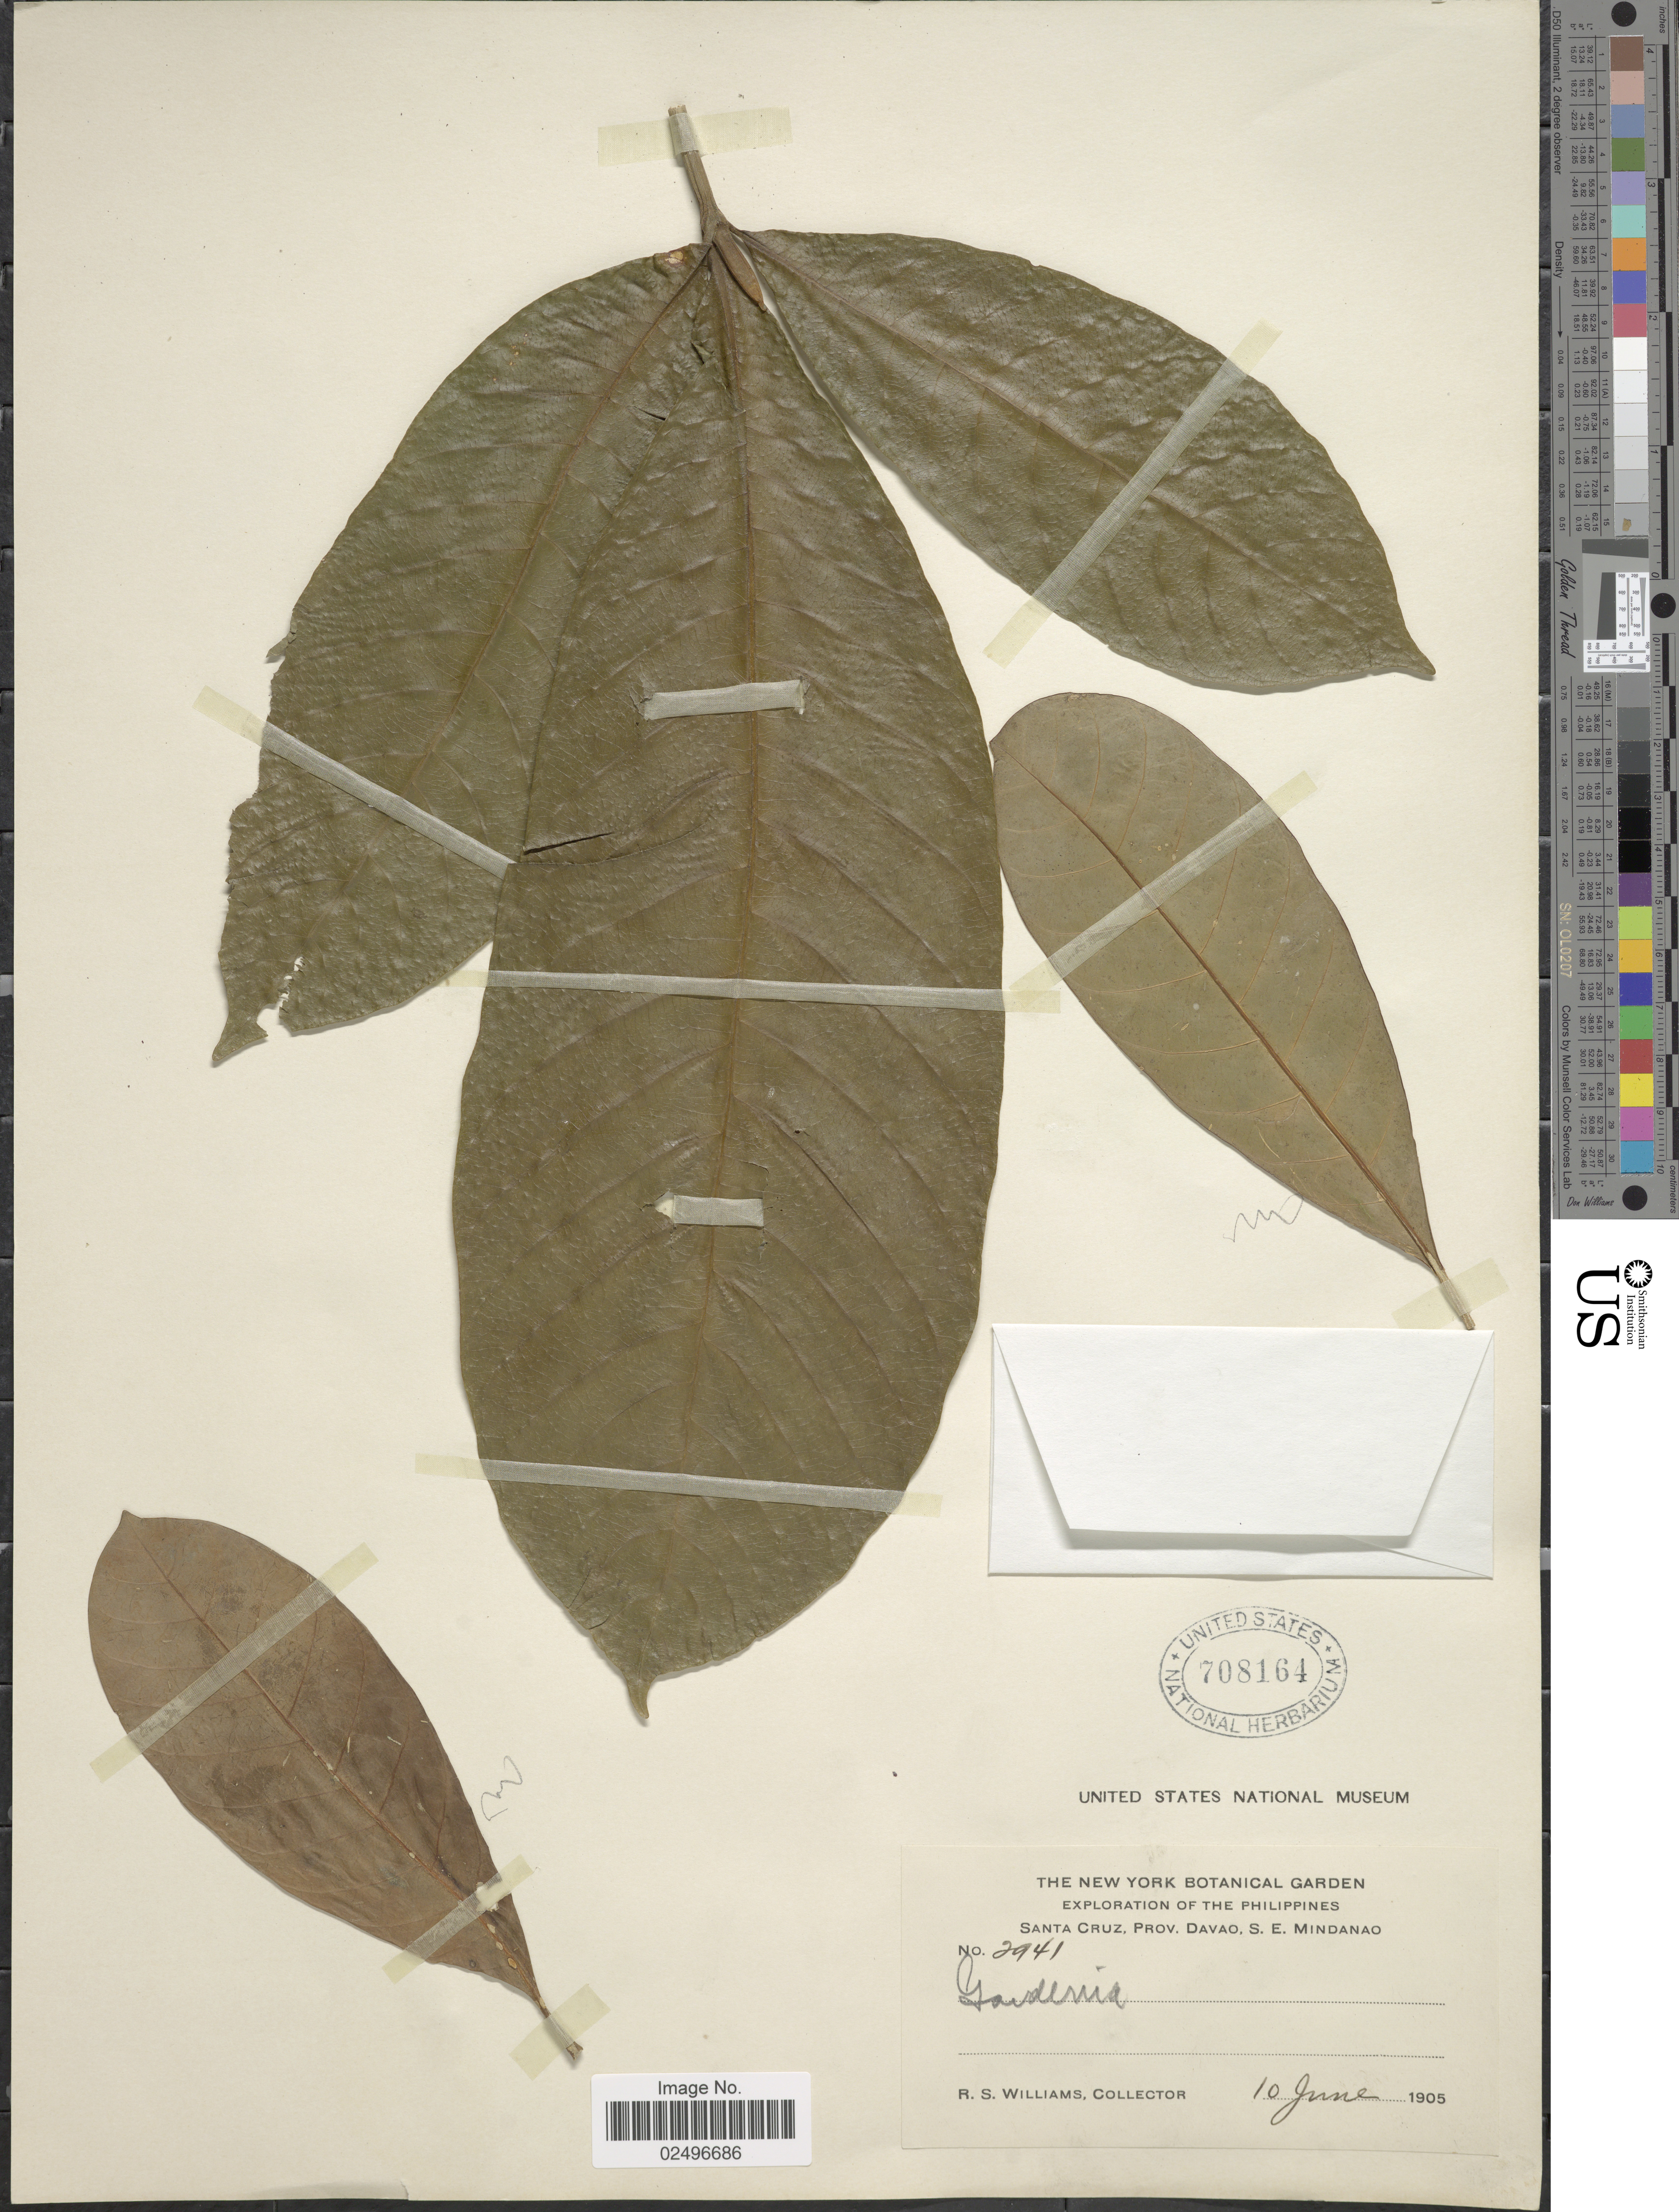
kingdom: Plantae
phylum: Tracheophyta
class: Magnoliopsida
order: Gentianales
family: Rubiaceae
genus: Gardenia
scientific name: Gardenia barnesii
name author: Merr.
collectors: R. S. Williams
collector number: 2941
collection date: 1905-06-10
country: Philippines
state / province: Davao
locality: Santa Cruz, S. E. Mindanao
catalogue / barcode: US 708164